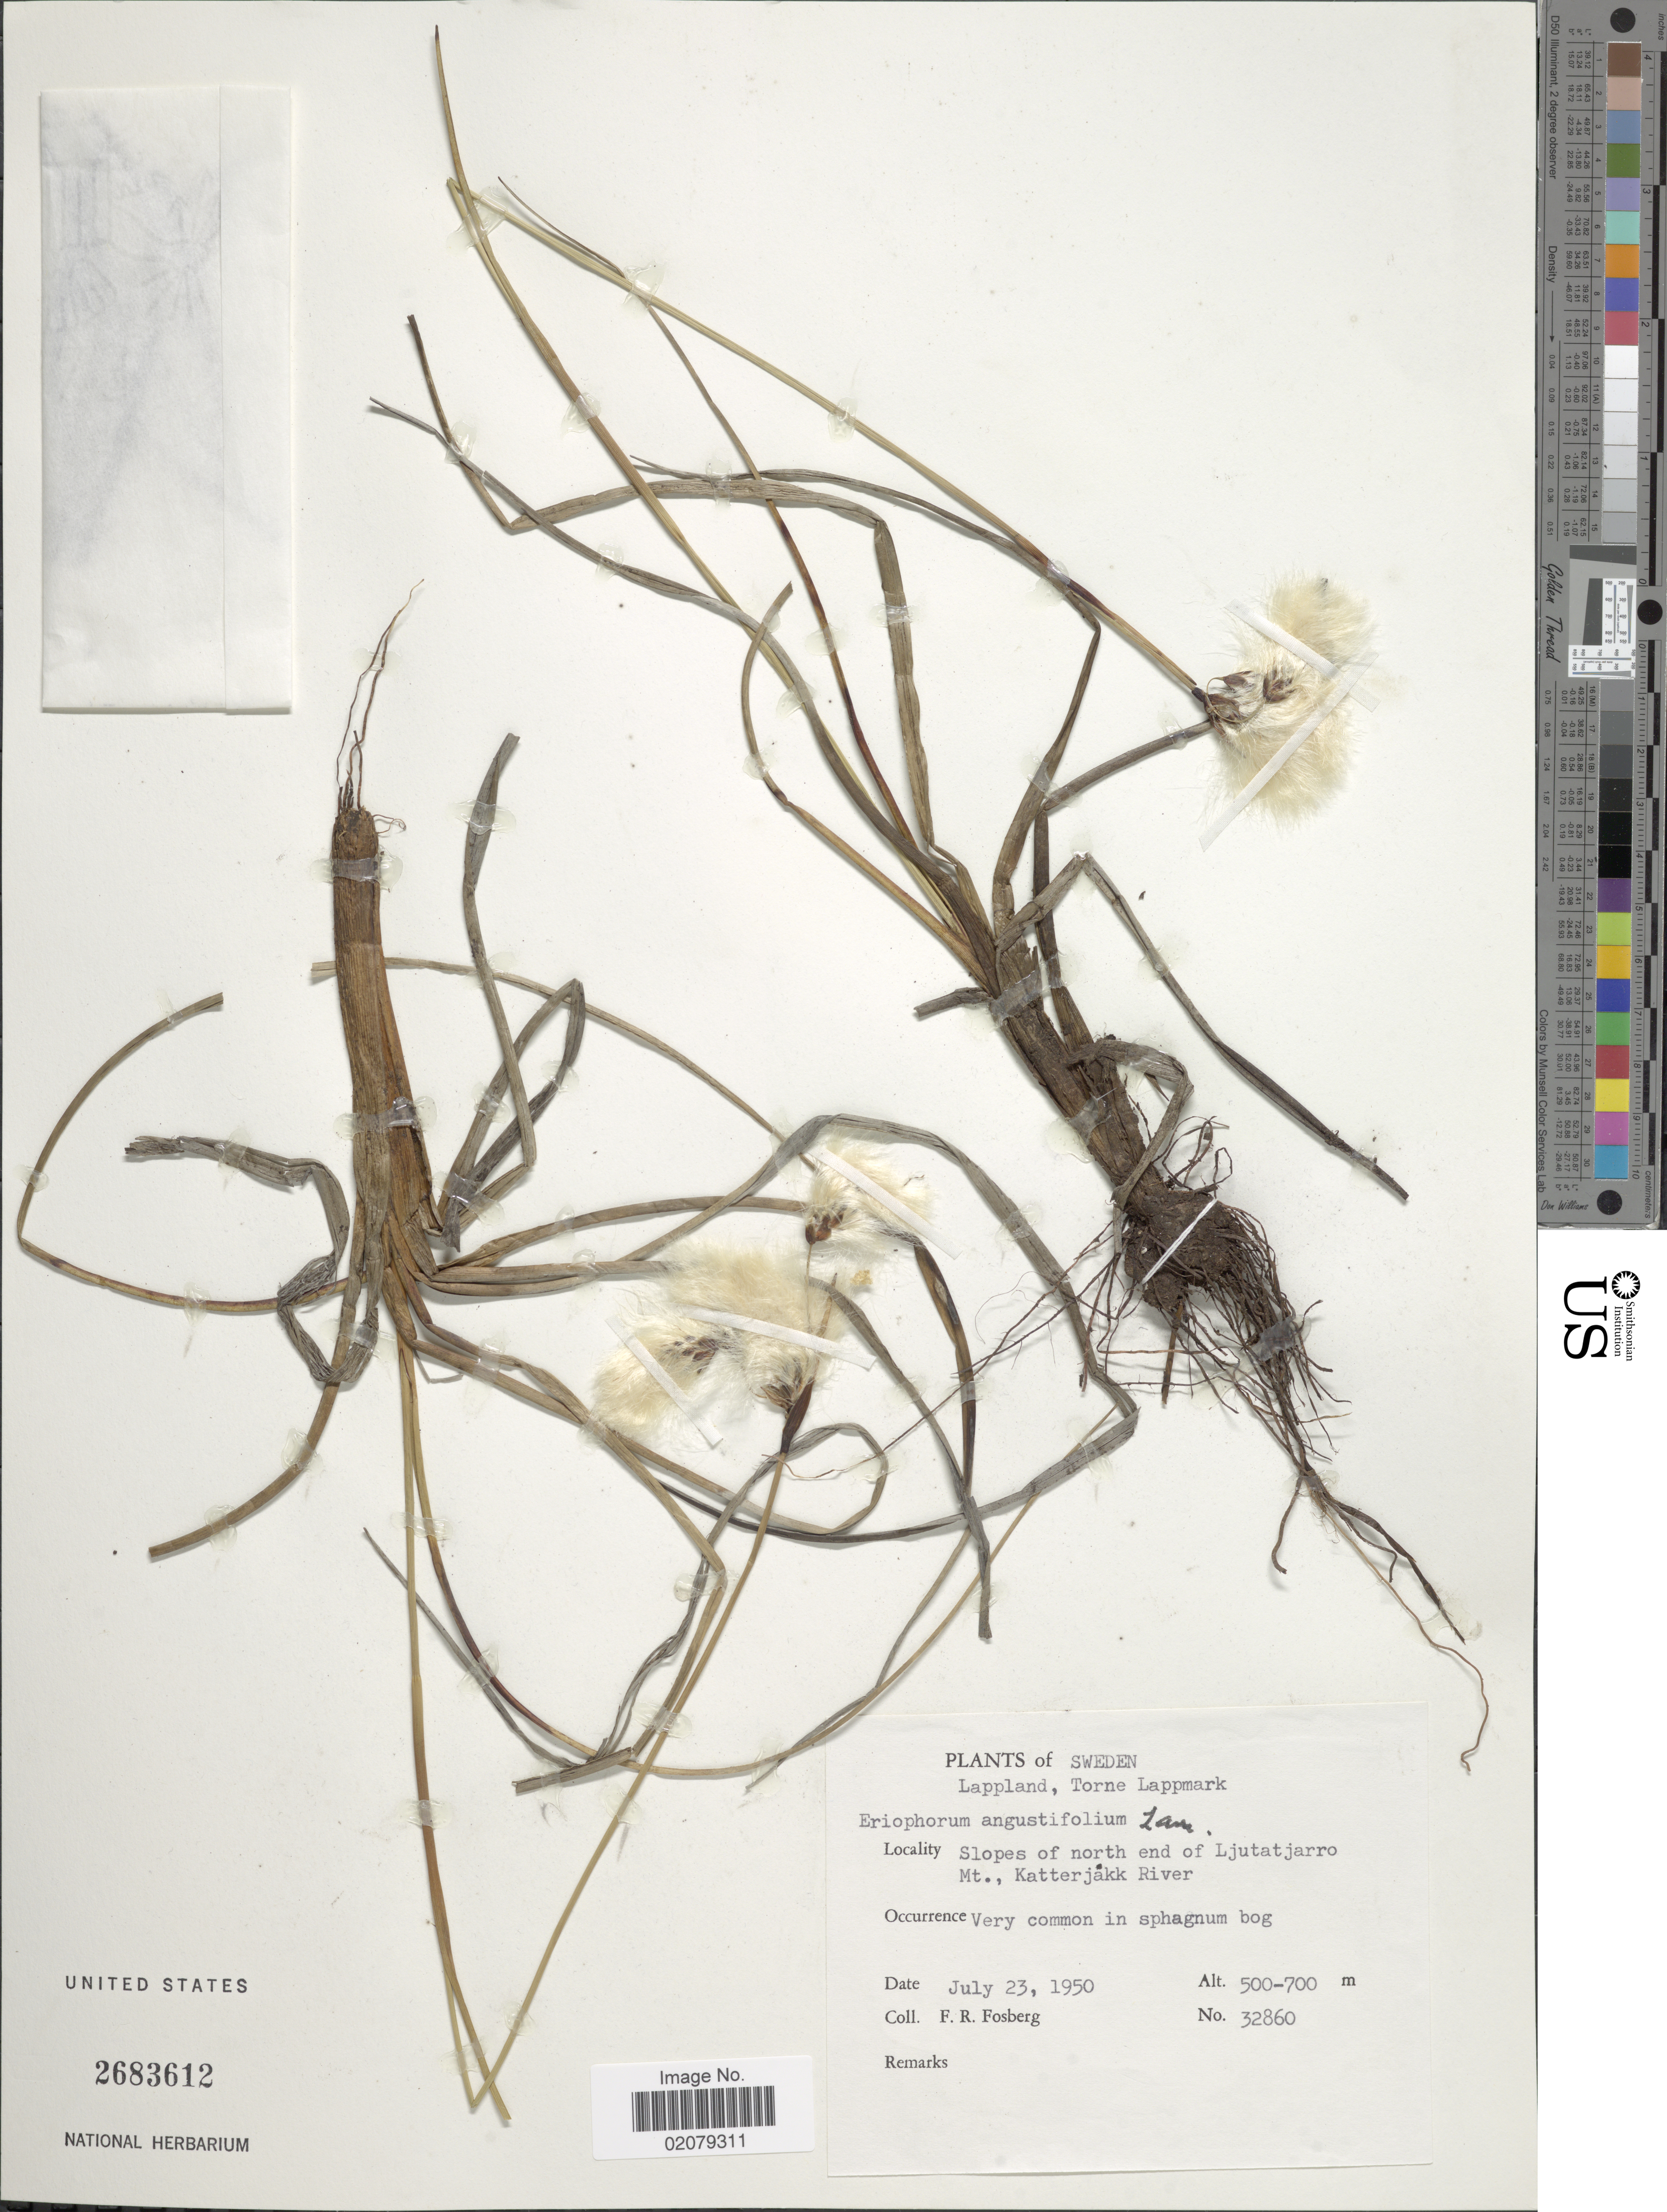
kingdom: Plantae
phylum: Tracheophyta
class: Liliopsida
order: Poales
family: Cyperaceae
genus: Eriophorum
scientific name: Eriophorum angustifolium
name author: Honck.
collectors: F. R. Fosberg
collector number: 32860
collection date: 1950-07-23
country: Finland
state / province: Lappi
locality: Sweden, Lappland, Torne Lappmark, Slopes of north end of Ljutatjarro, Mt., Katterjakk River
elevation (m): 500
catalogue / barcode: US 2683612